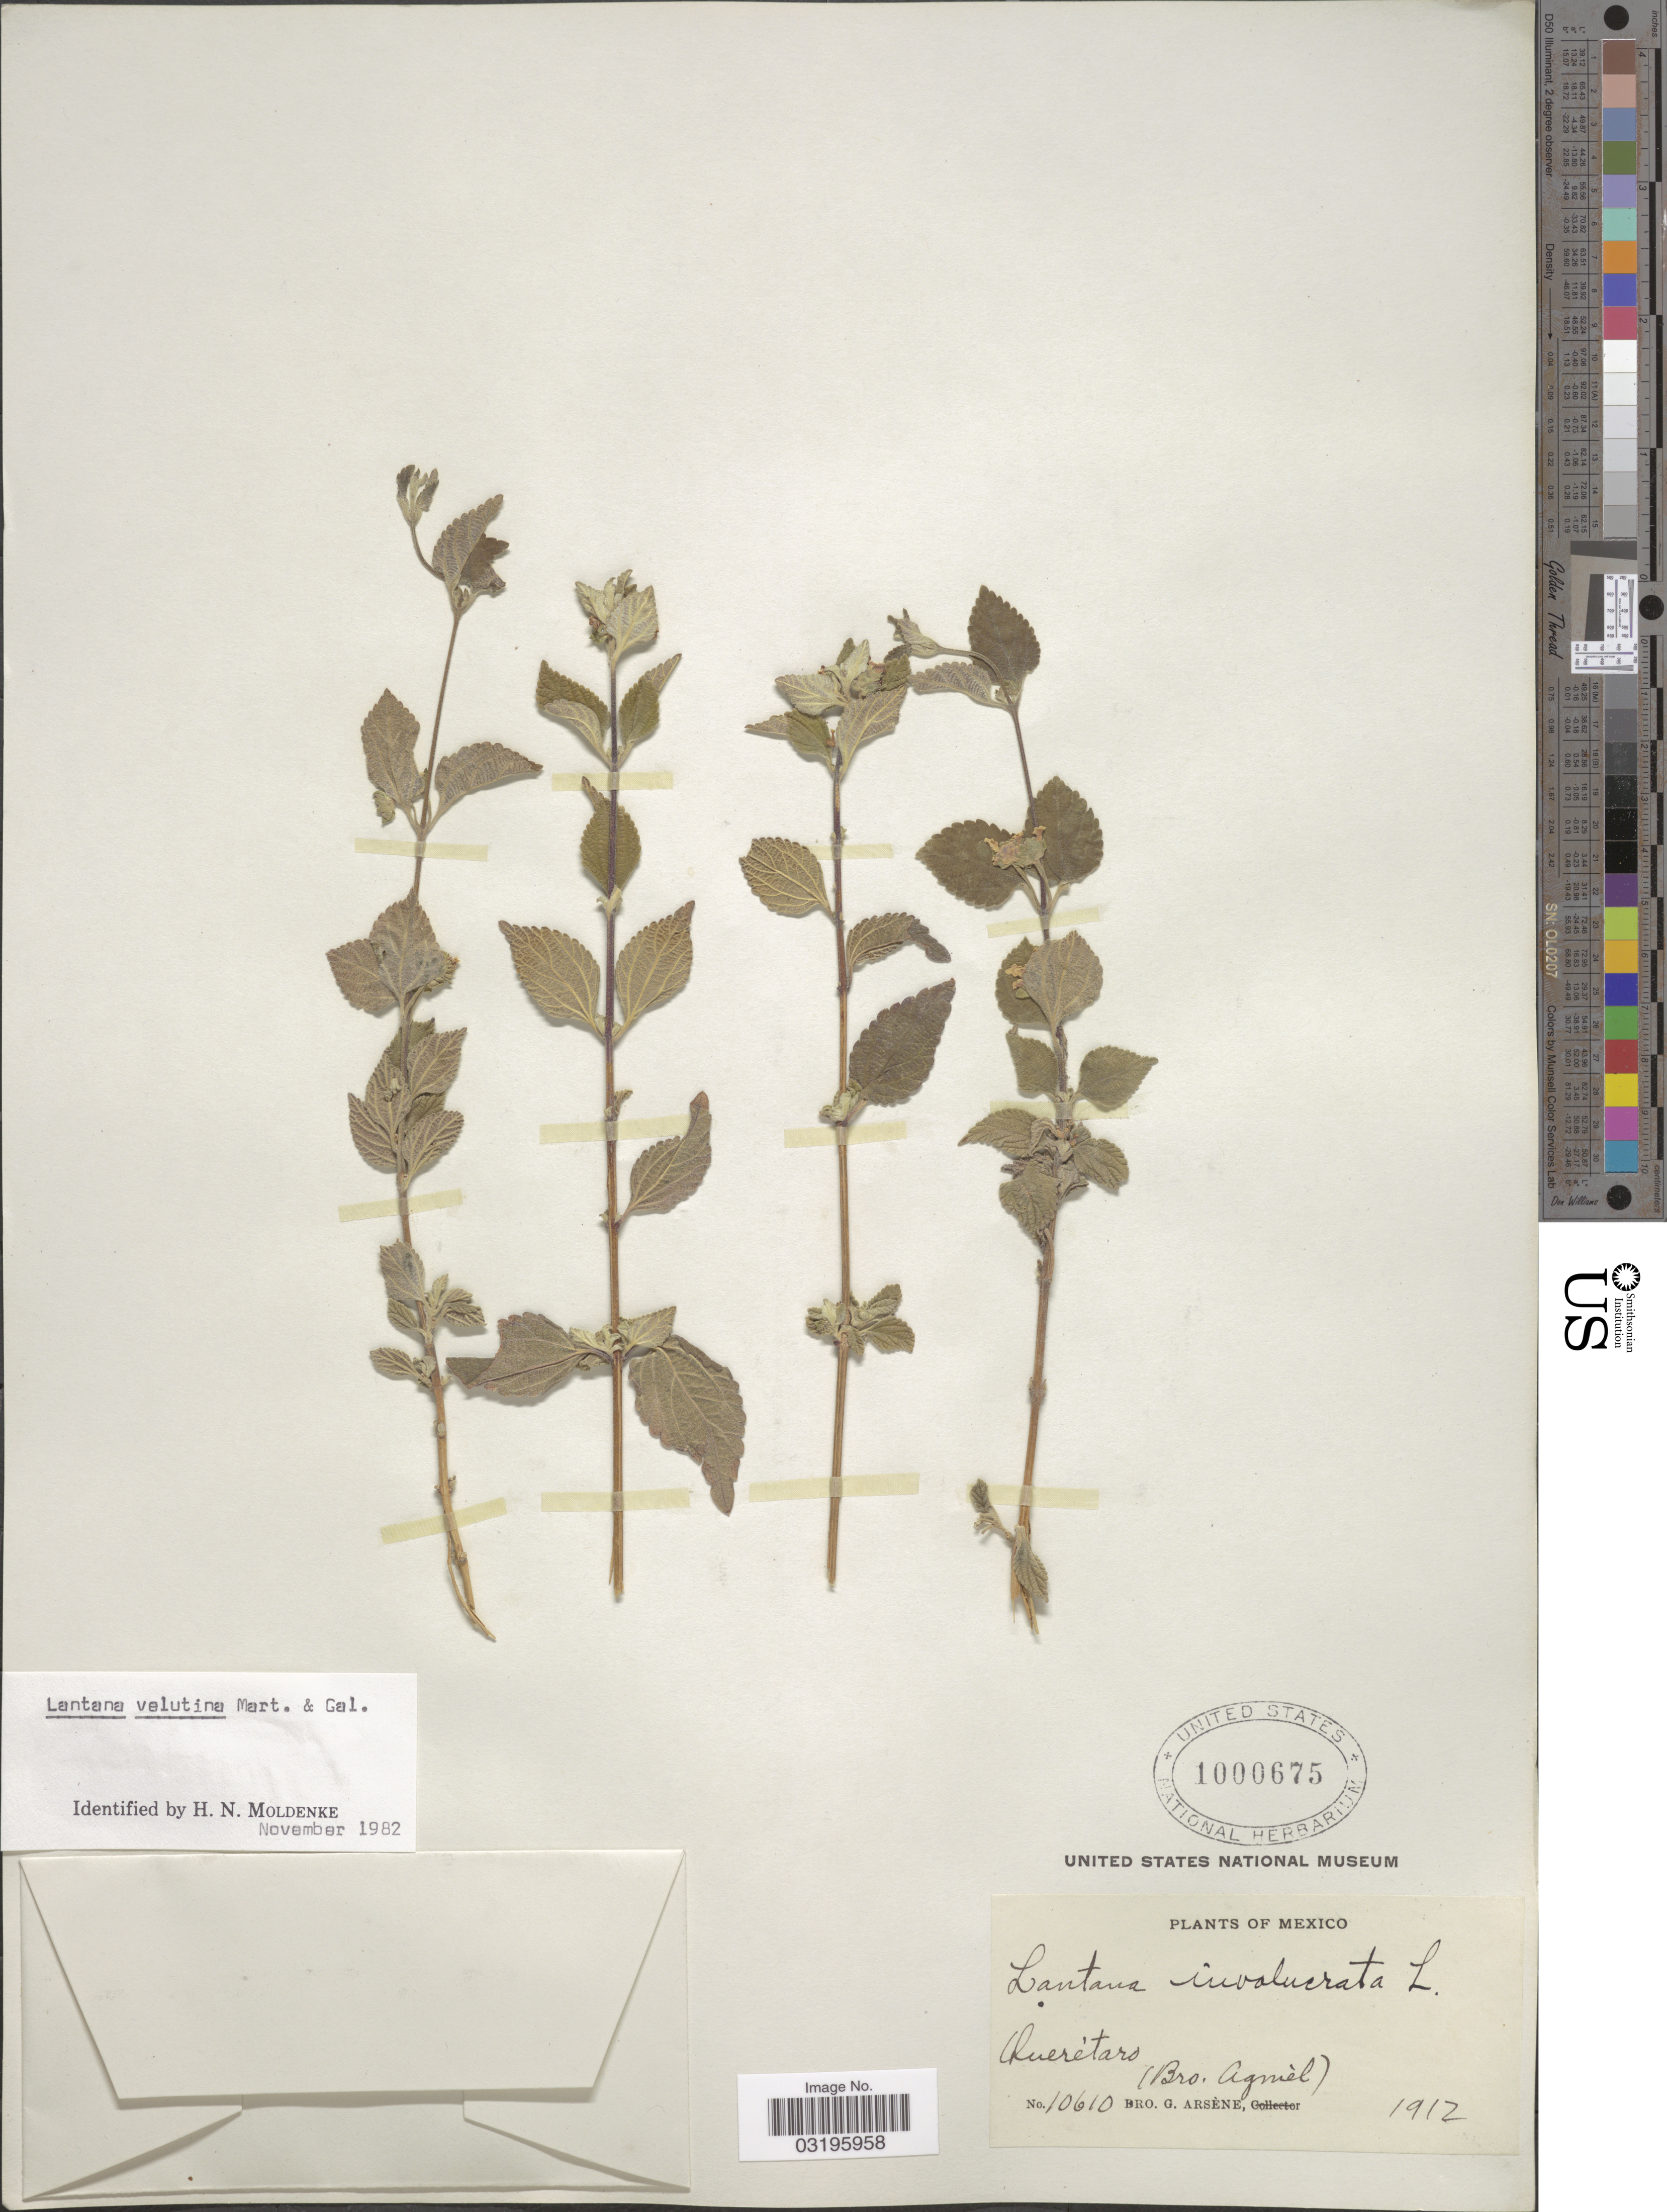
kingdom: Plantae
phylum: Tracheophyta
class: Magnoliopsida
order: Lamiales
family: Verbenaceae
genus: Lantana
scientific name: Lantana velutina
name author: M. Martens & Galeotti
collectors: Bro. Agniel & Bro. G. Arsène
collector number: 10610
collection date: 1912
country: Mexico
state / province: Querétaro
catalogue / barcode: US 1000675